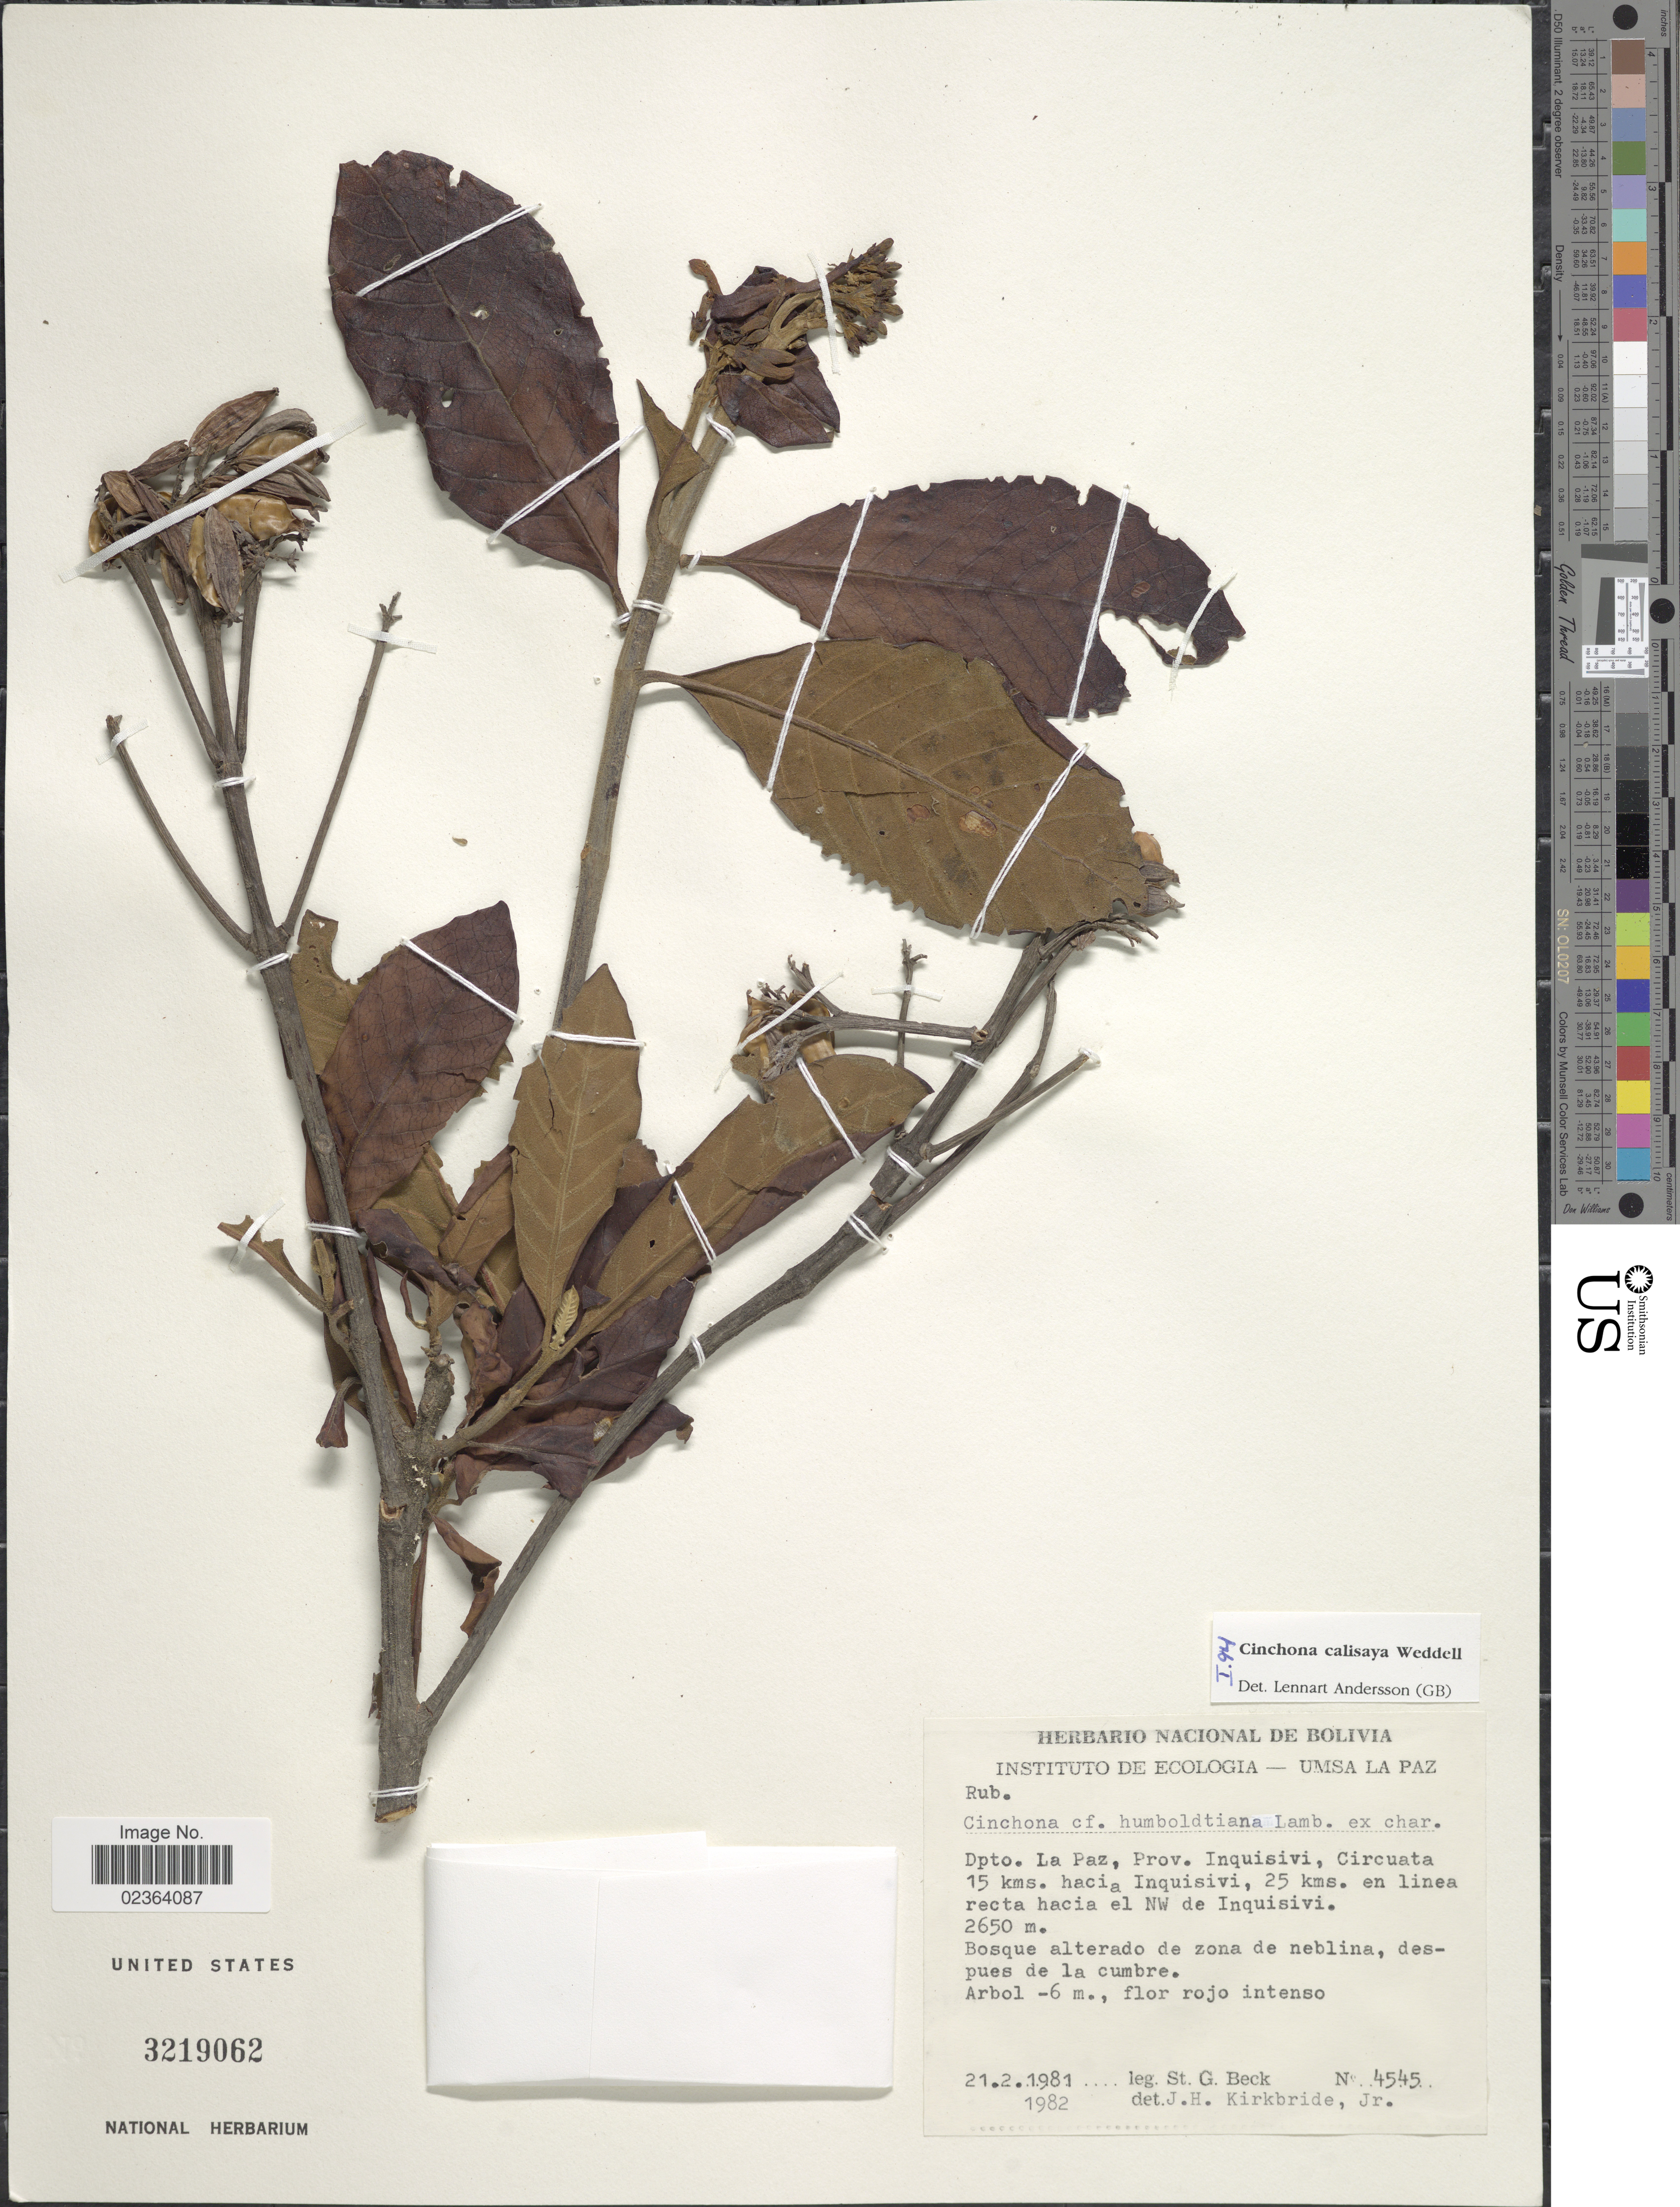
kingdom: Plantae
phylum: Tracheophyta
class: Magnoliopsida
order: Gentianales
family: Rubiaceae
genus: Cinchona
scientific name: Cinchona calisaya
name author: Wedd.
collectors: S. G. Beck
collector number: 4545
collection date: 1981-02-21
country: Bolivia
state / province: La Paz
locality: Dpto. La Paz, Prov. Inquisivi, Circuata 15 kms. hacia Inquisivi, 25 kms. en linea recta hacia el NW de Inquisivi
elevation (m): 2650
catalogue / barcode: US 3219062